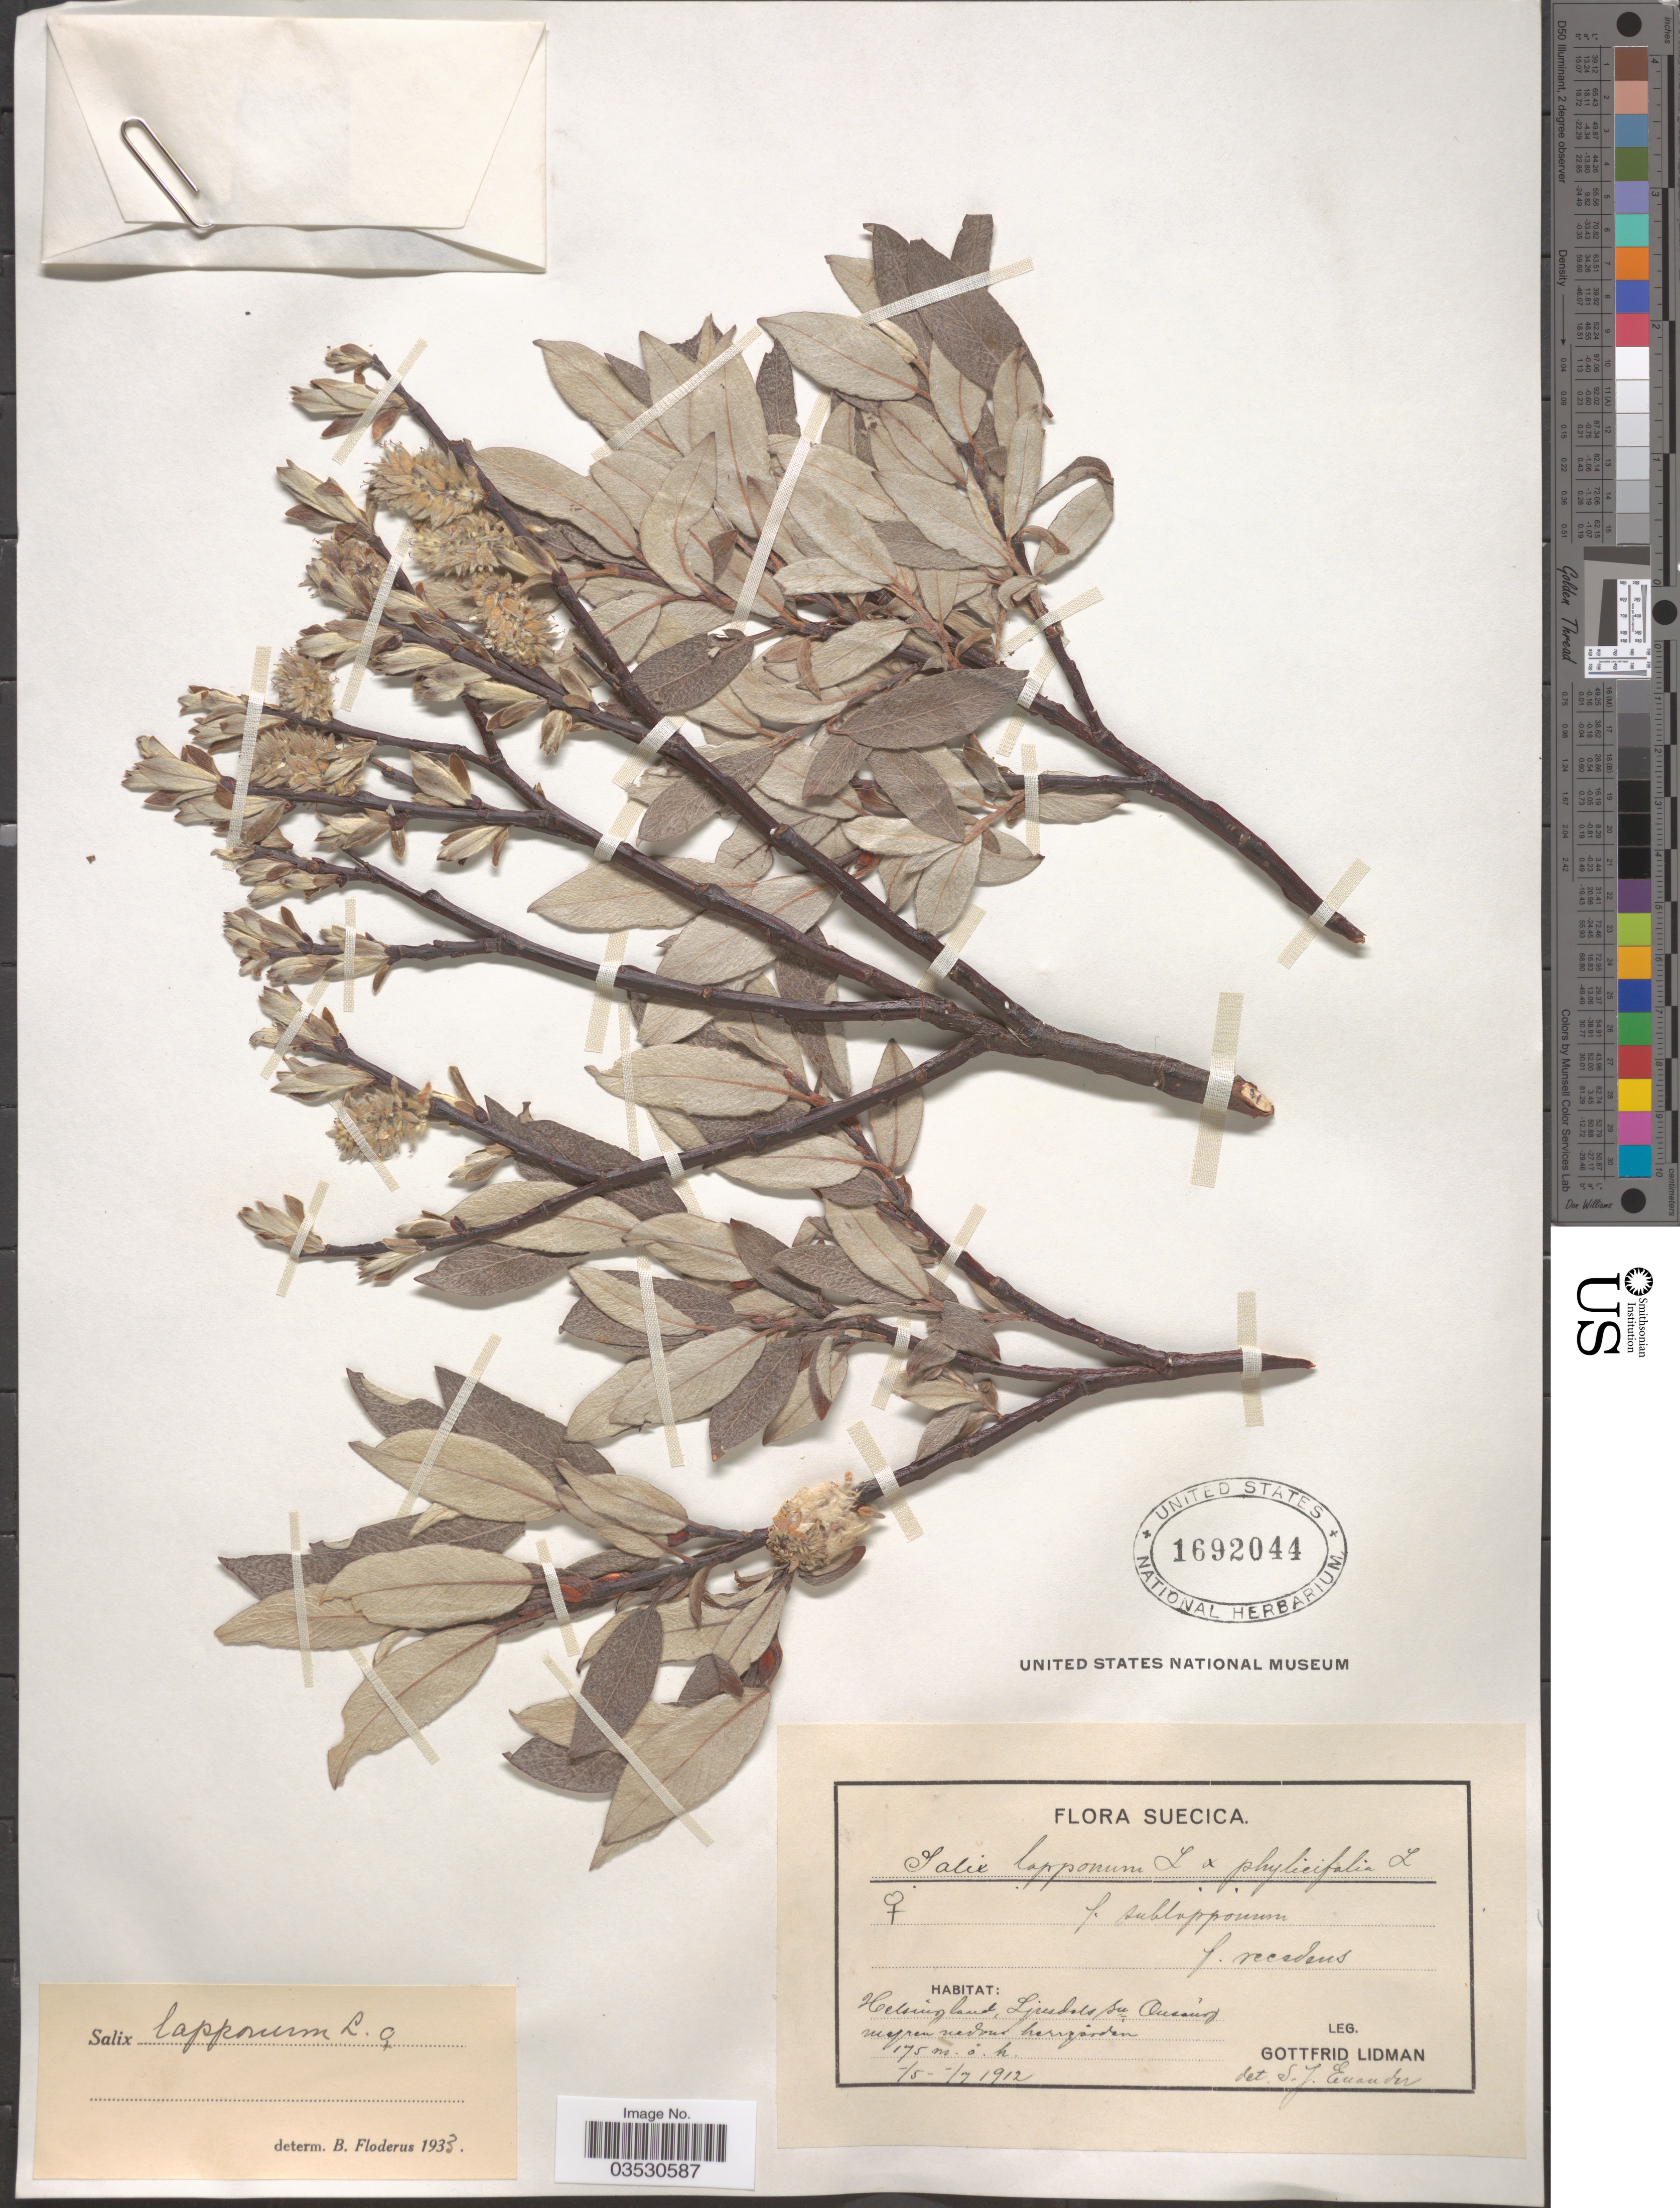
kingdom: Plantae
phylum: Tracheophyta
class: Magnoliopsida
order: Malpighiales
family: Salicaceae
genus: Salix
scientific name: Salix lapponum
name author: L.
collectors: G. Lidman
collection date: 1912-05/1912-07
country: Sweden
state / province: Gavleborg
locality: Suecica. Helsingland, Ljusdals sn. Onsäng myren nedrum herrjarden.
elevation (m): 175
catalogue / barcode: US 1692044